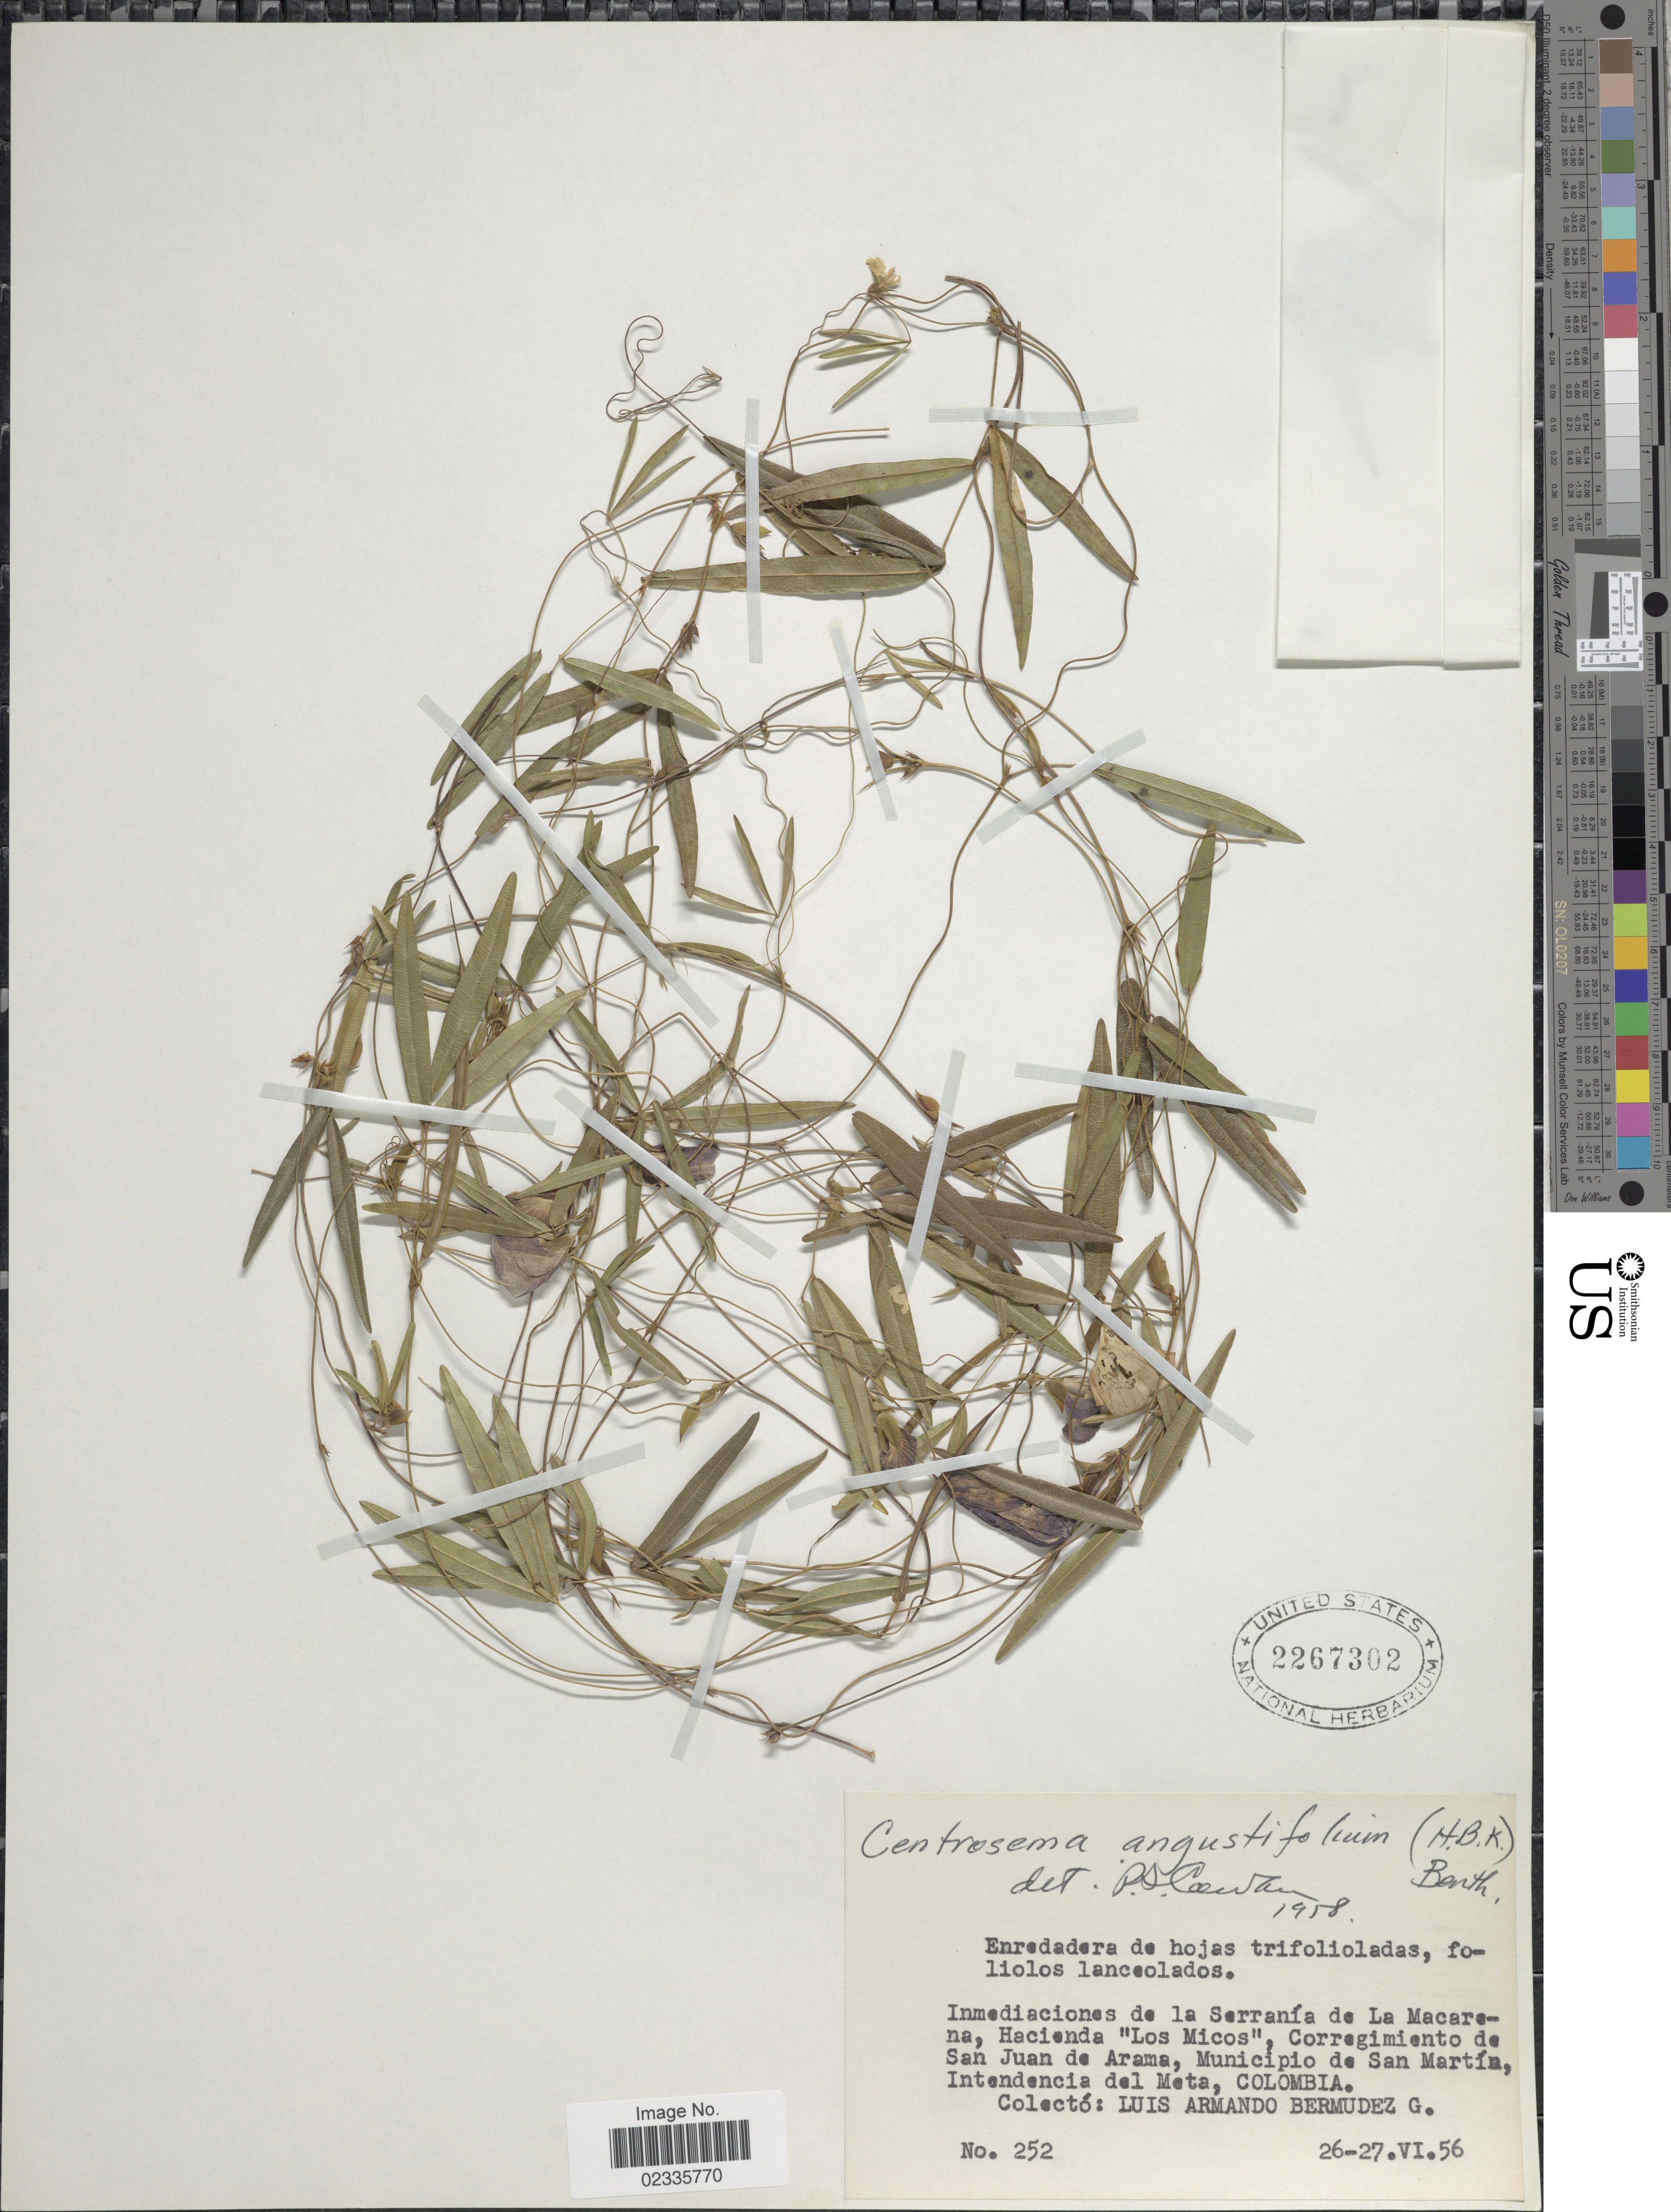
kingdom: Plantae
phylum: Tracheophyta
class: Magnoliopsida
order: Fabales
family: Fabaceae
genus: Centrosema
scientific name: Centrosema angustifolium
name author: (Kunth) Benth.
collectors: L. Bermudez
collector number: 252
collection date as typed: Transcribed d/m/y: 26/6/56 to 27/6/56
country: Colombia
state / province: Meta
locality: Inmediaciones de la Serrania de La Macarena, Hacienda "Los Micos", Corregimiento de San Juan de Arama, Municipio de San Martin, Intendencia del Meta, Colombia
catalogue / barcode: US 2267302